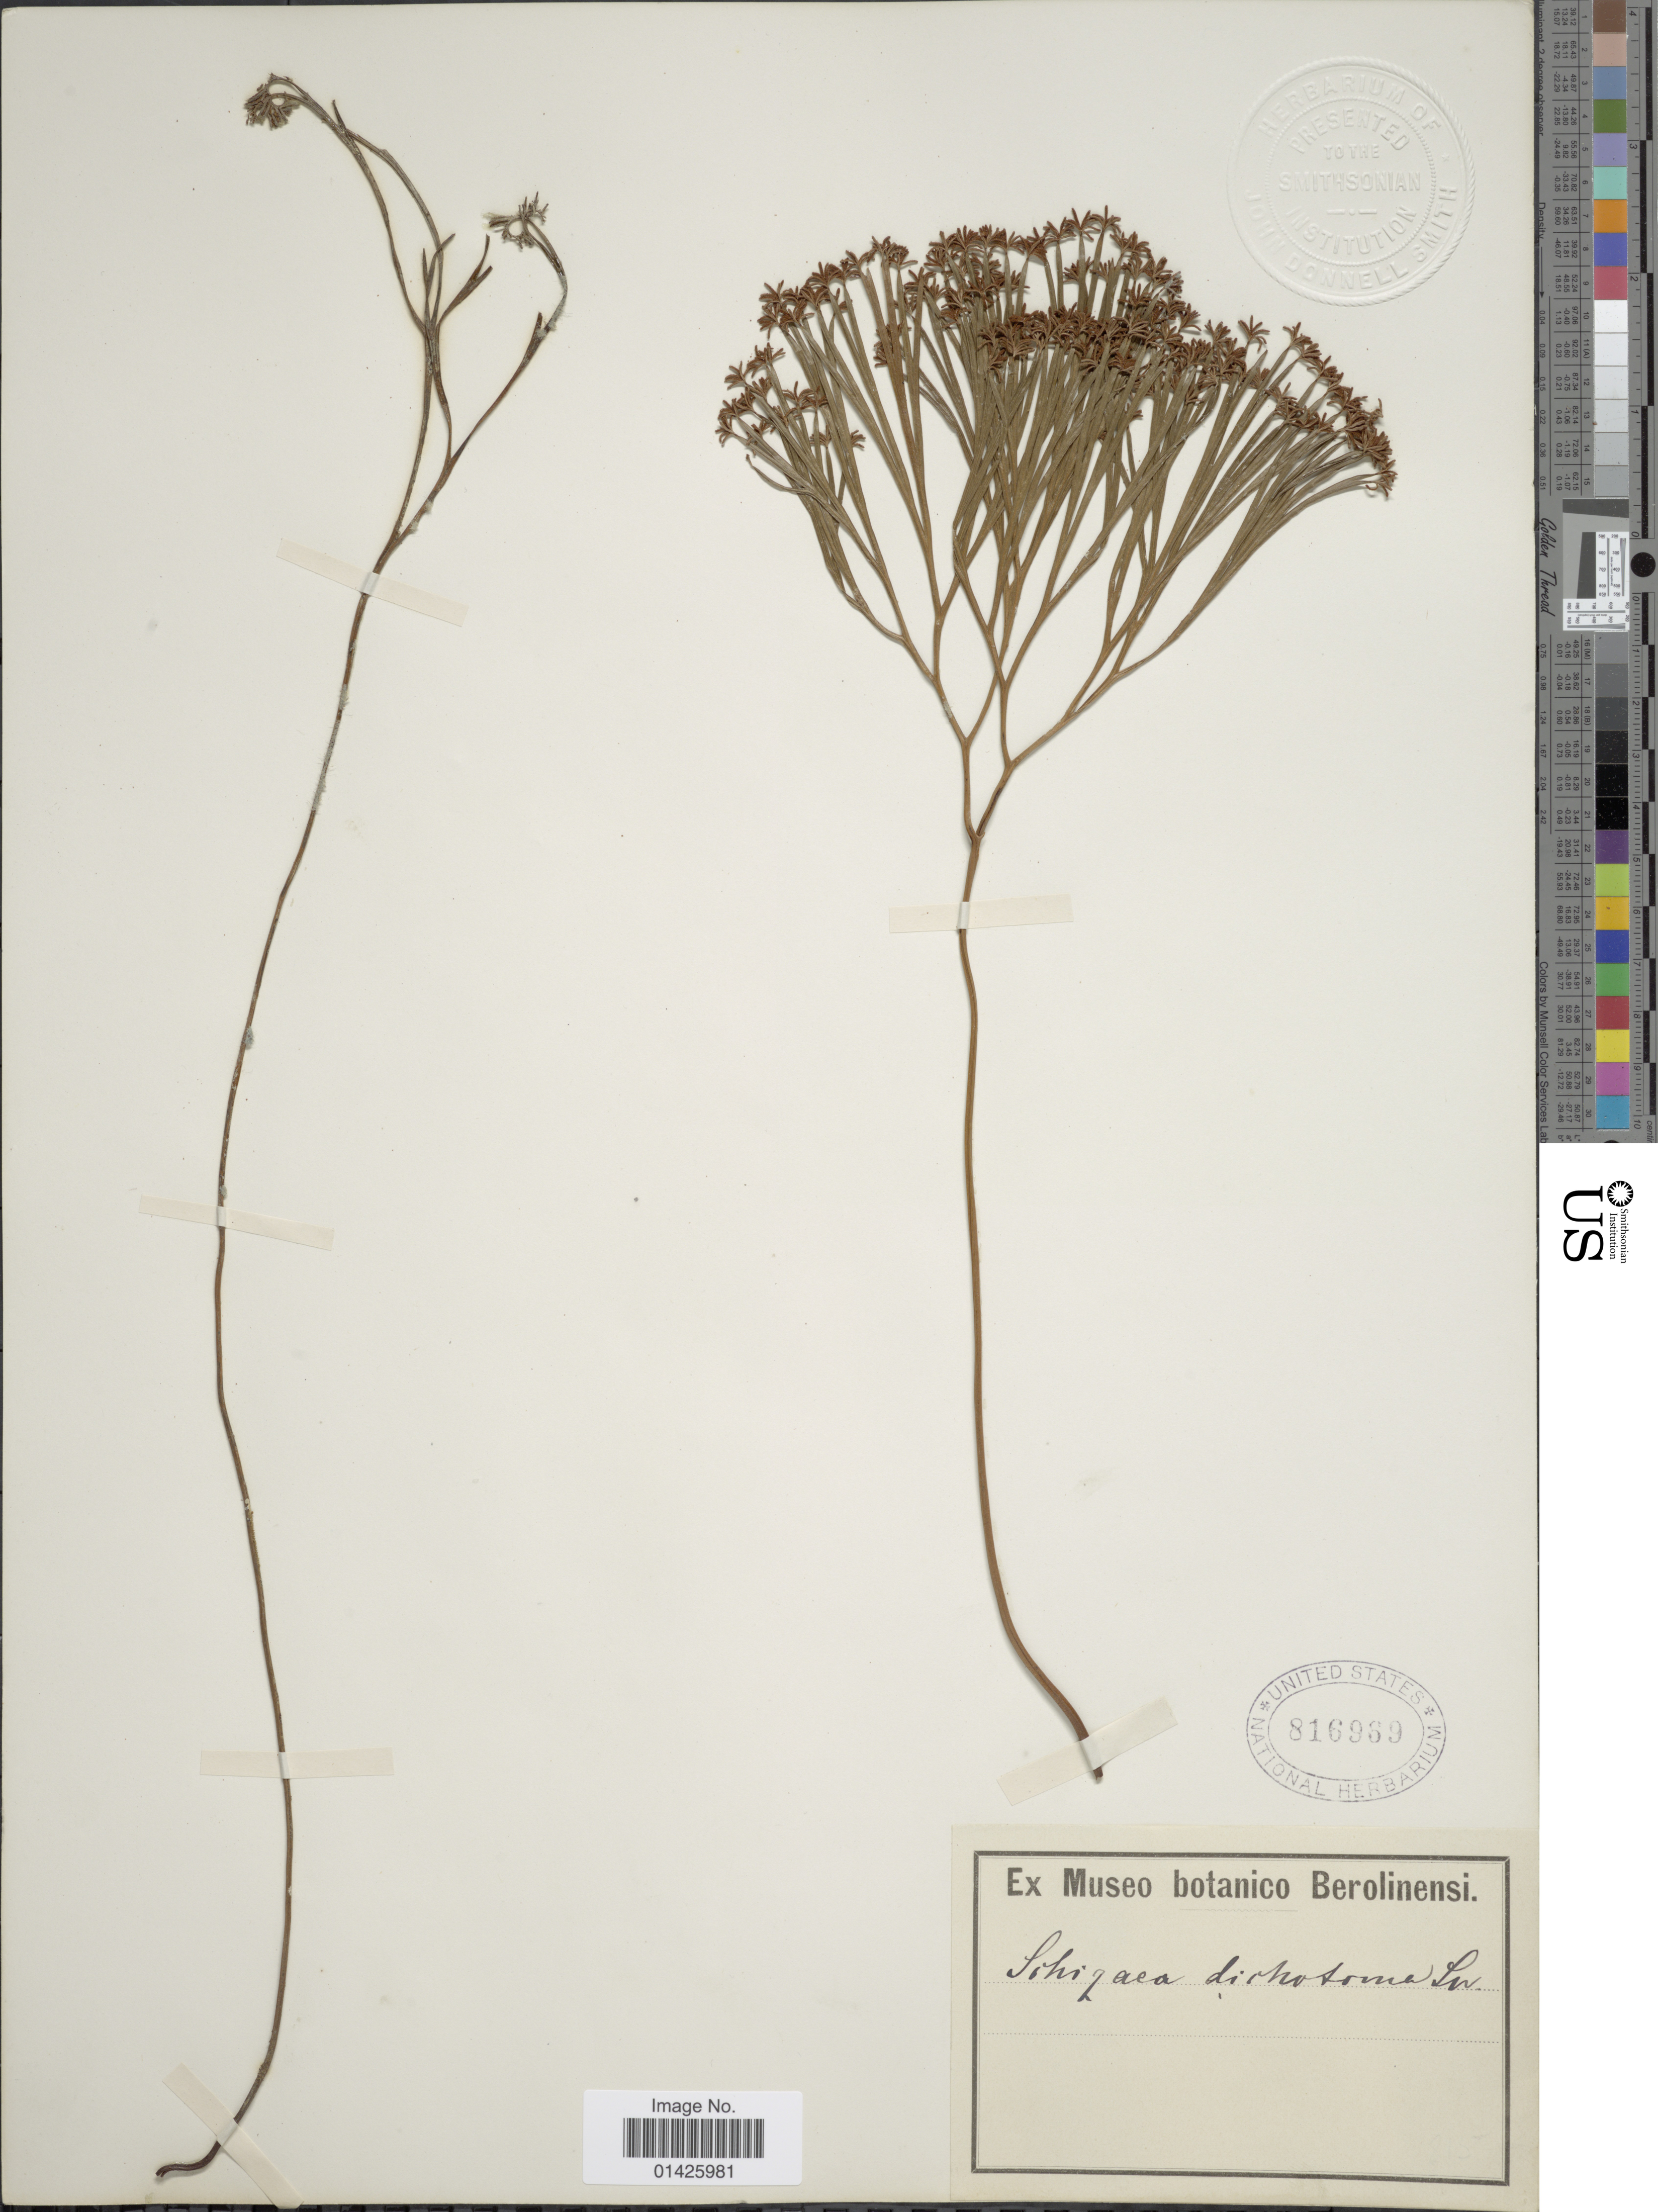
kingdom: Plantae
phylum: Tracheophyta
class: Polypodiopsida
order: Schizaeales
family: Schizaeaceae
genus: Schizaea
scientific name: Schizaea dichotoma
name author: (L.) J. Sm.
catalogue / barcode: US 816969